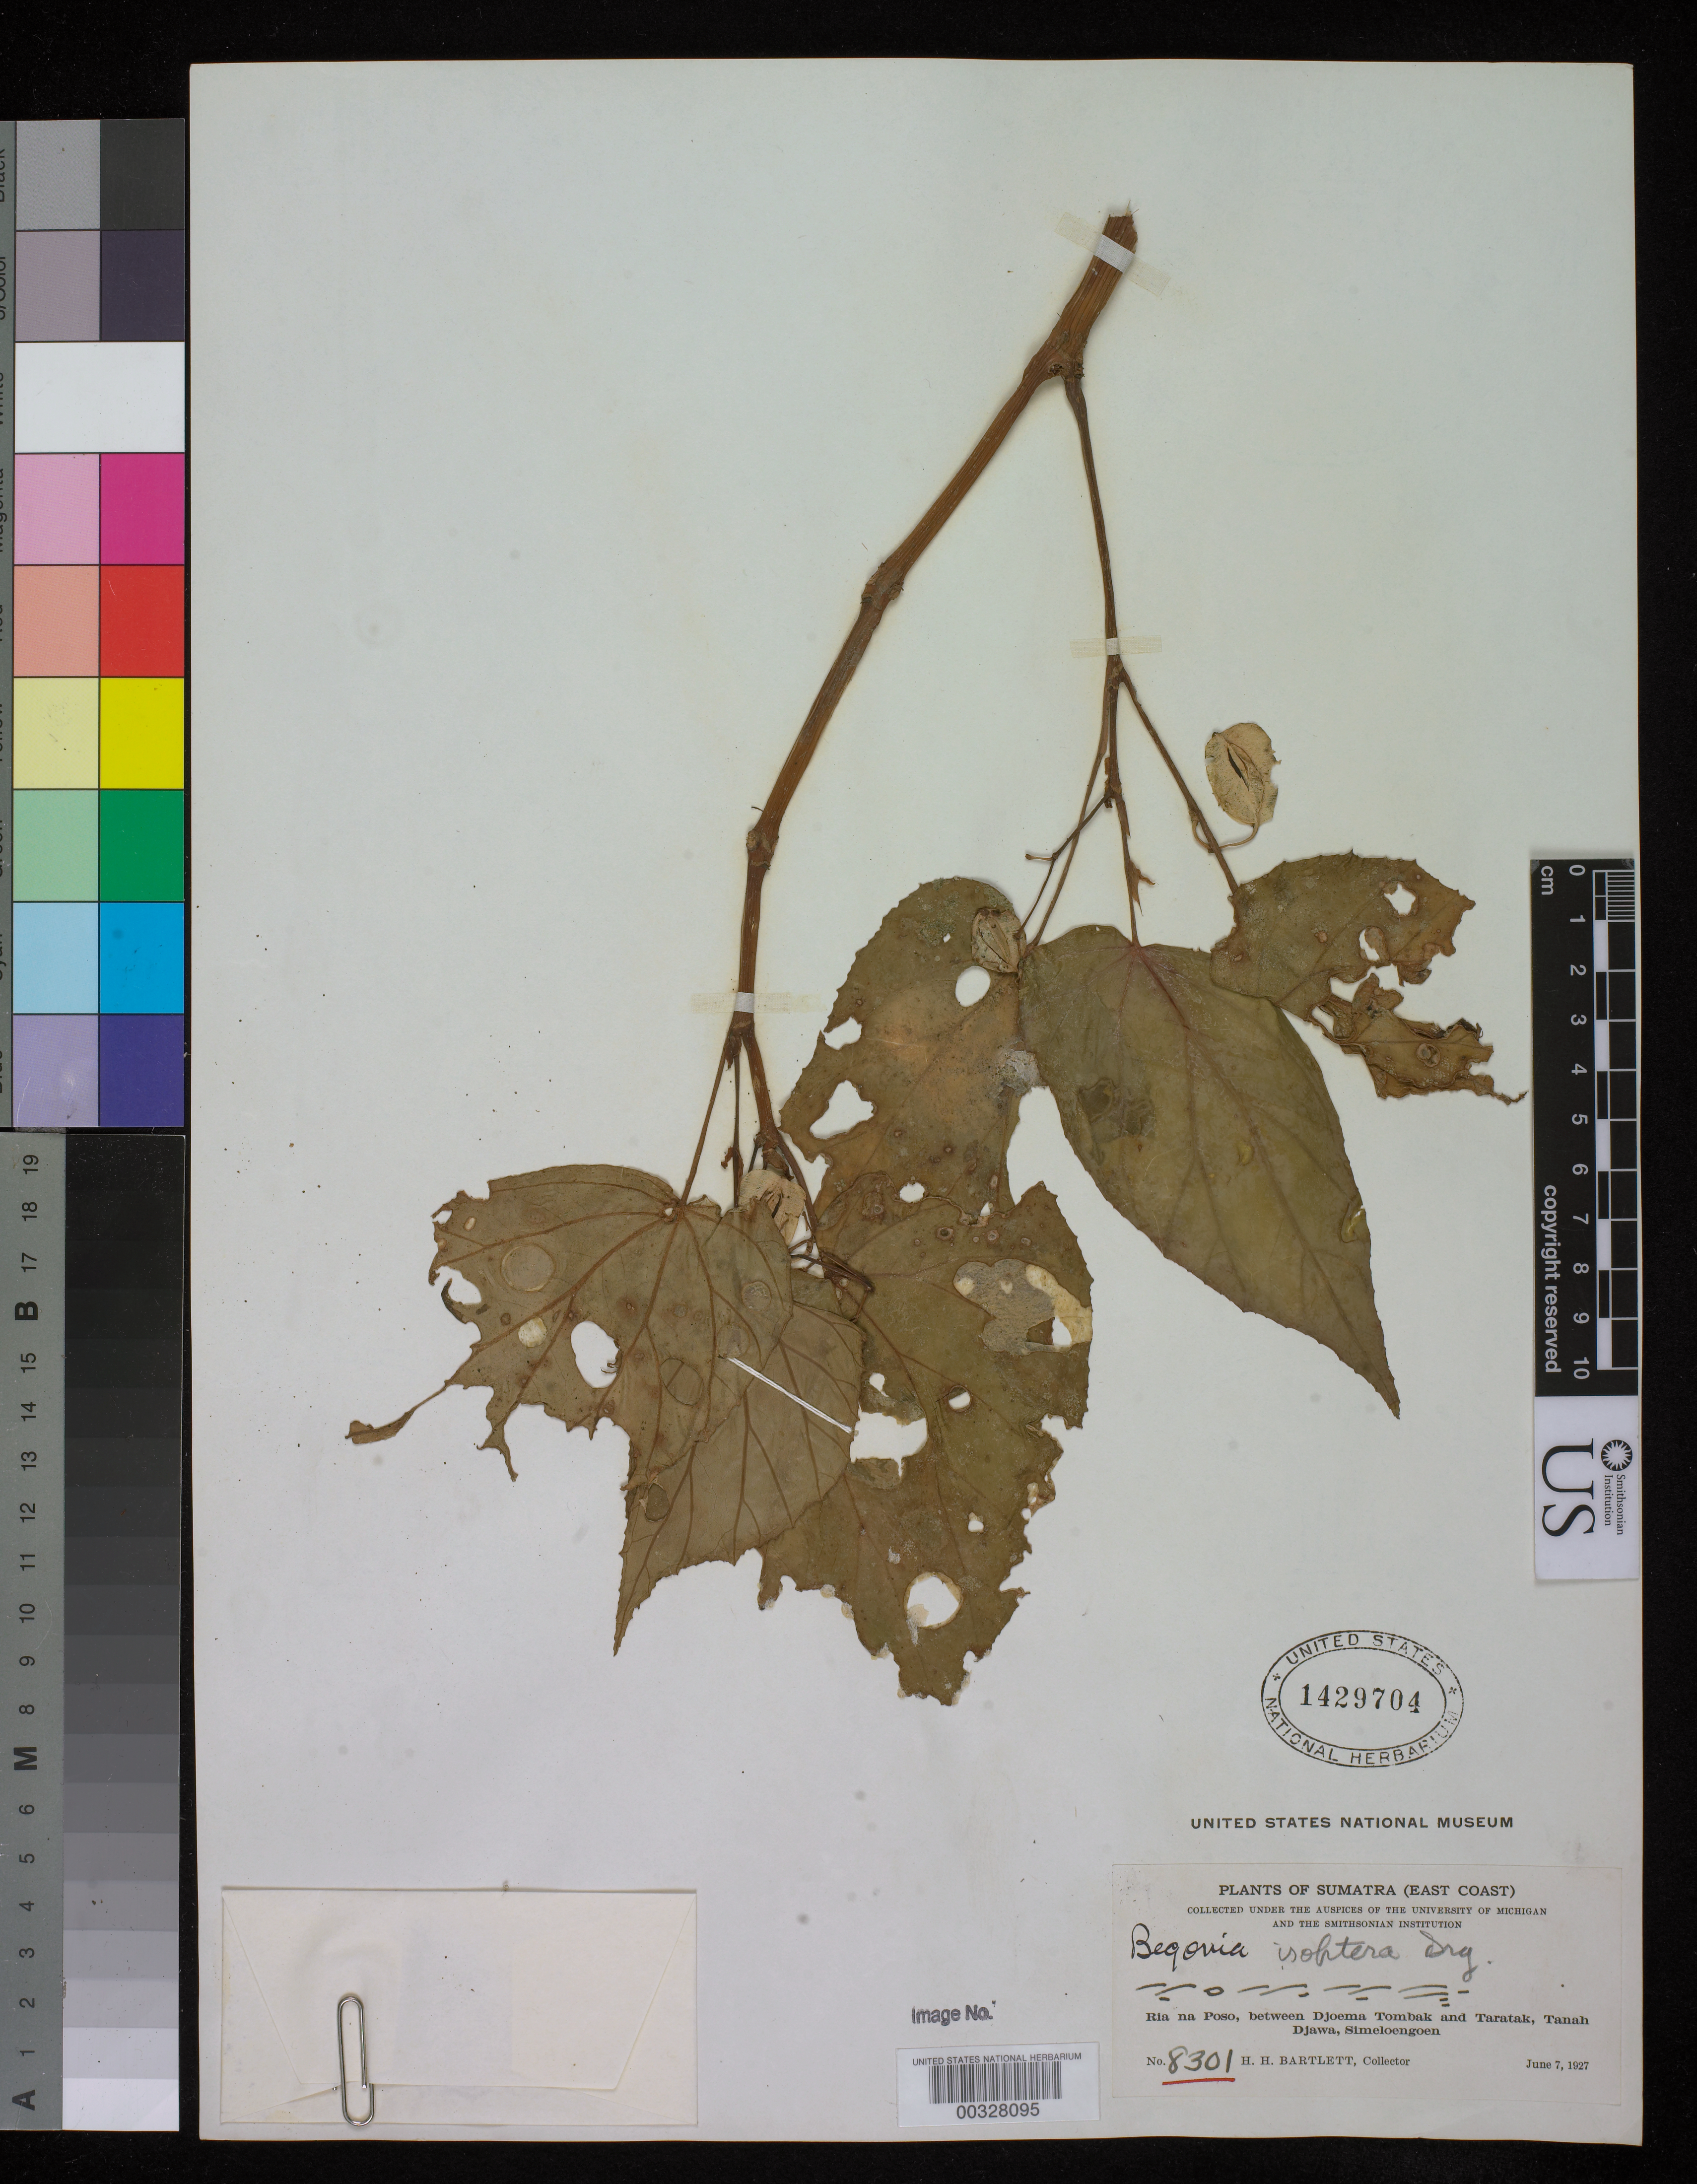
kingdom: Plantae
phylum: Tracheophyta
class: Magnoliopsida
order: Cucurbitales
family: Begoniaceae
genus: Begonia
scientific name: Begonia isoptera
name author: Dryand.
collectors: H. H. Bartlett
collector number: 8301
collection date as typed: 07 Jun 1927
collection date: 1927-06-07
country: Indonesia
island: Sumatra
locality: Ria na poso, between djoema tombak & taratak, tanah djawa, simeloengoen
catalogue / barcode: US 1429704